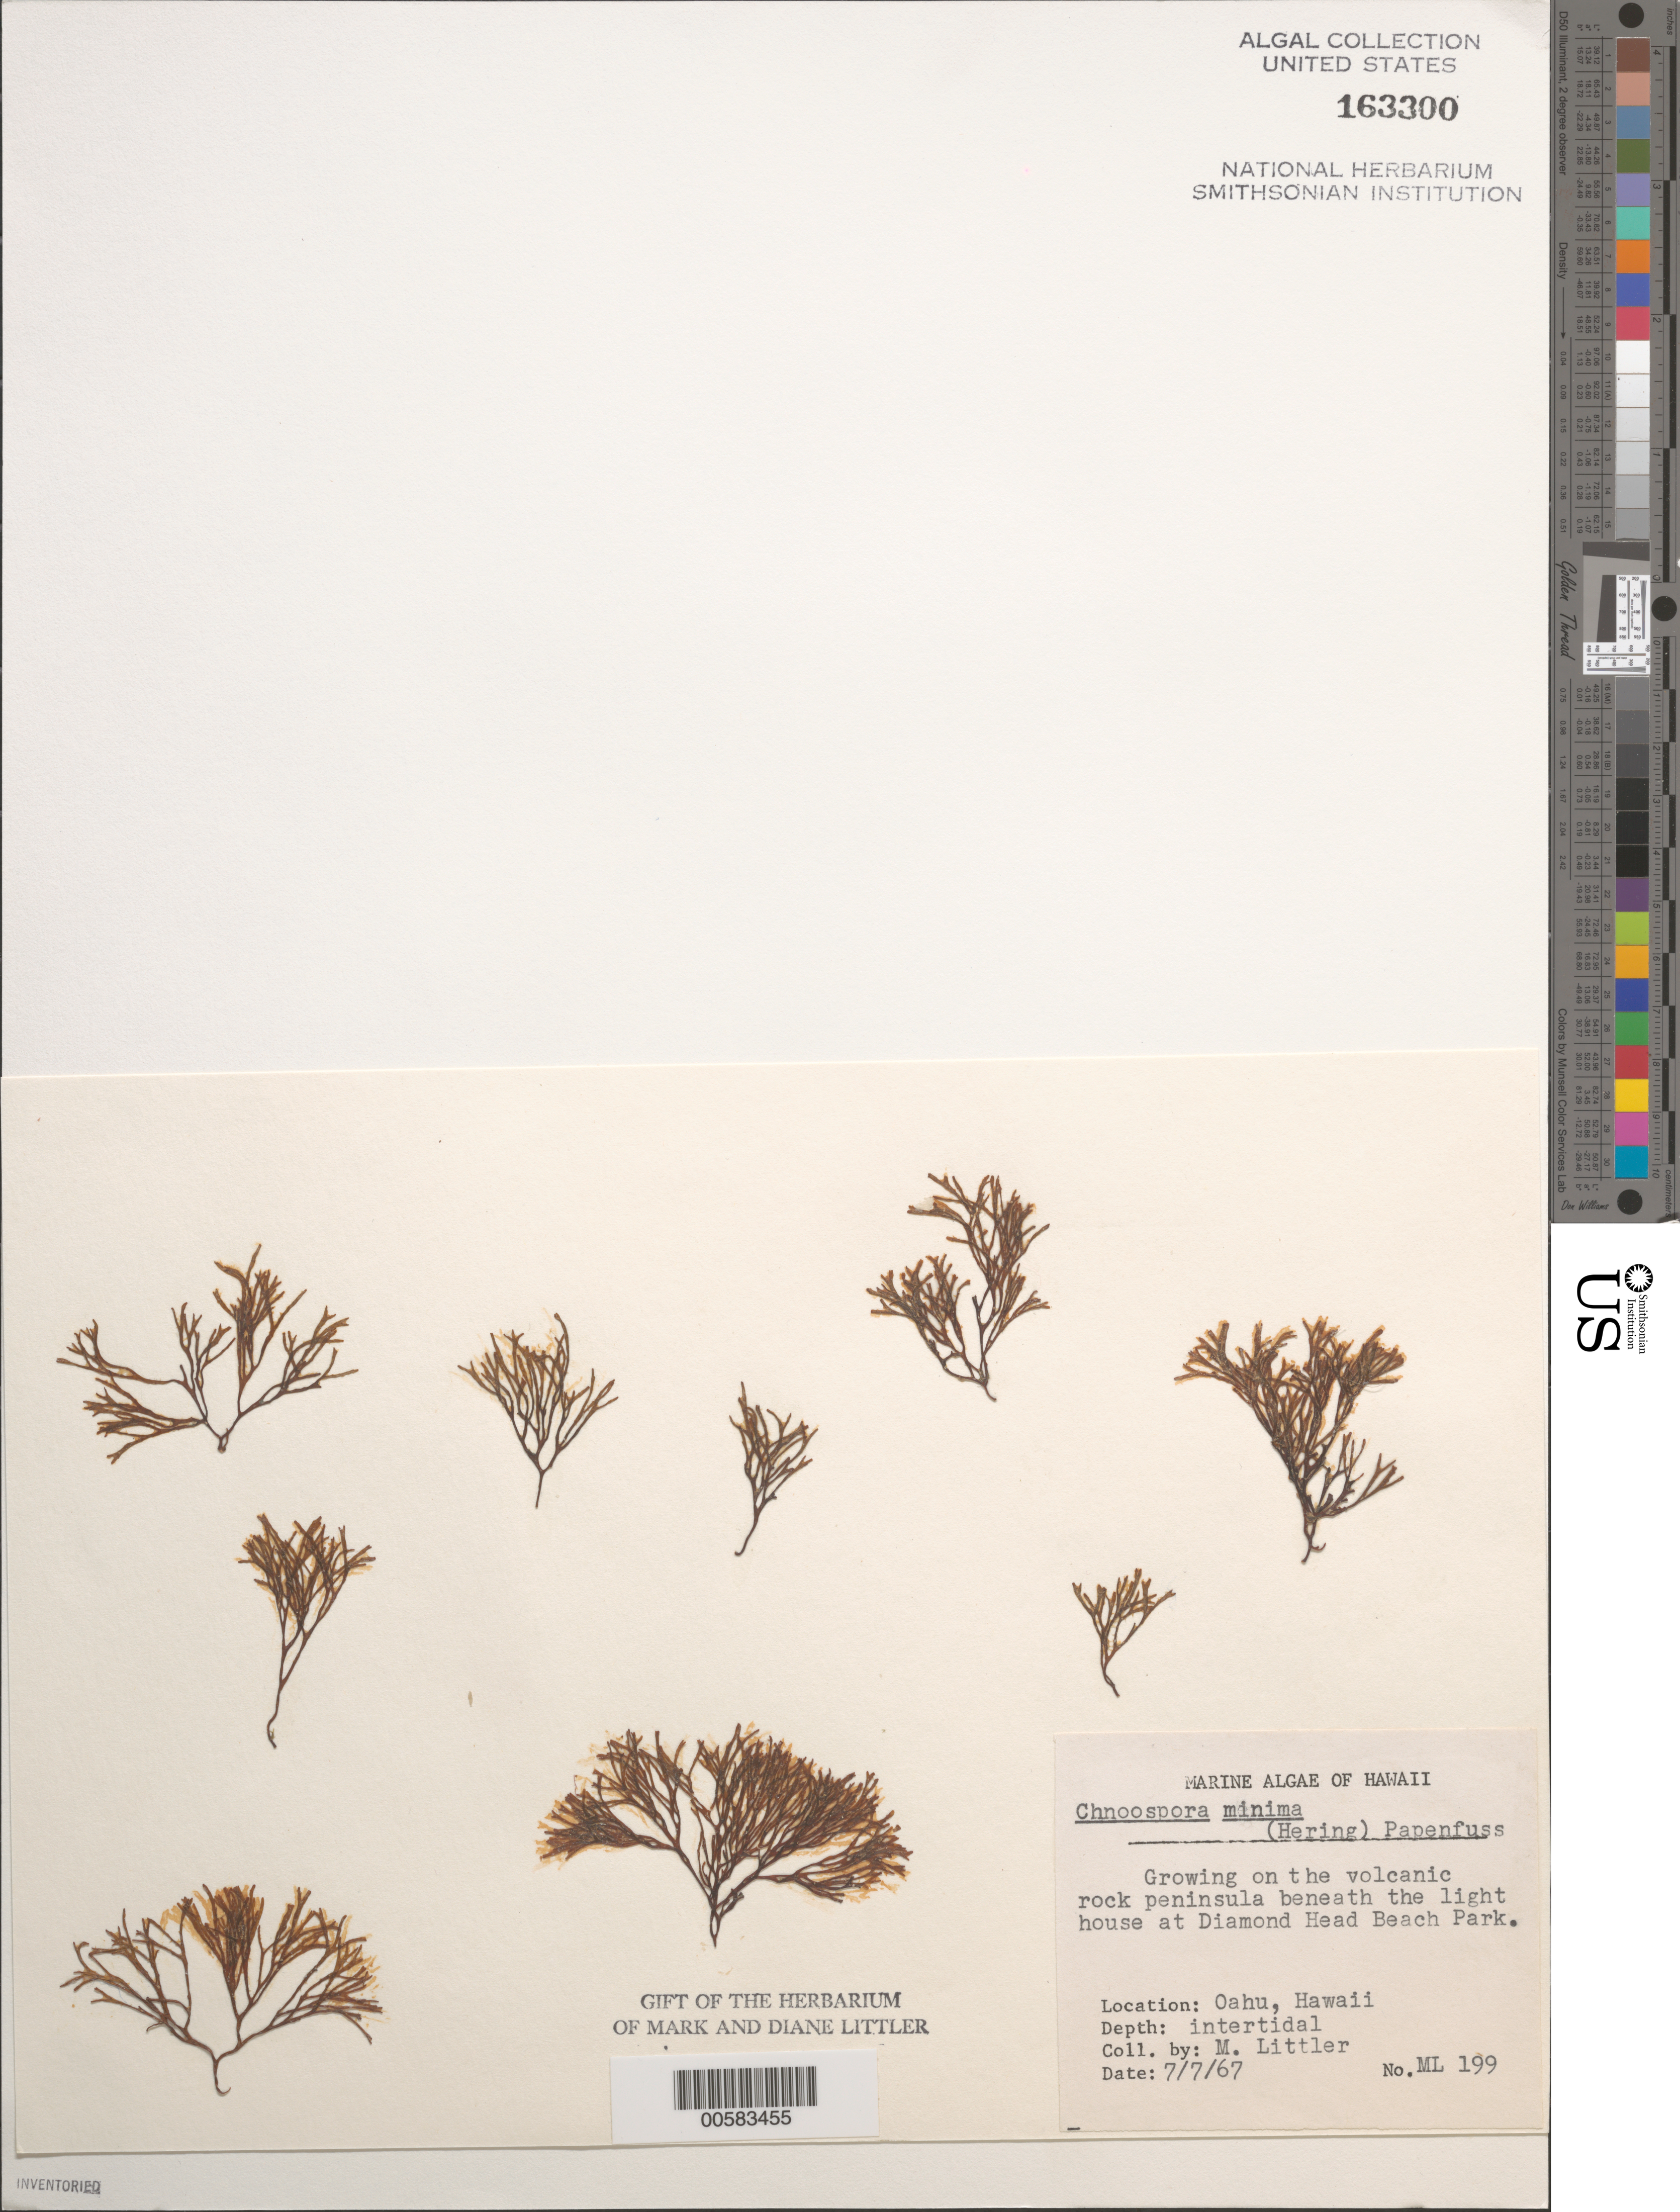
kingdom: Chromista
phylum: Ochrophyta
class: Phaeophyceae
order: Scytosiphonales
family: Scytosiphonaceae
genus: Chnoospora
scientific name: Chnoospora minima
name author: (Hering) Papenf.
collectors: M. M. Littler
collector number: ML 199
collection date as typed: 07 Jul 1967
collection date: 1967-07-07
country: United States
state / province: Hawaii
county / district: Honolulu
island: Oahu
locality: Diamond Head Beach Park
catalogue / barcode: US 163300